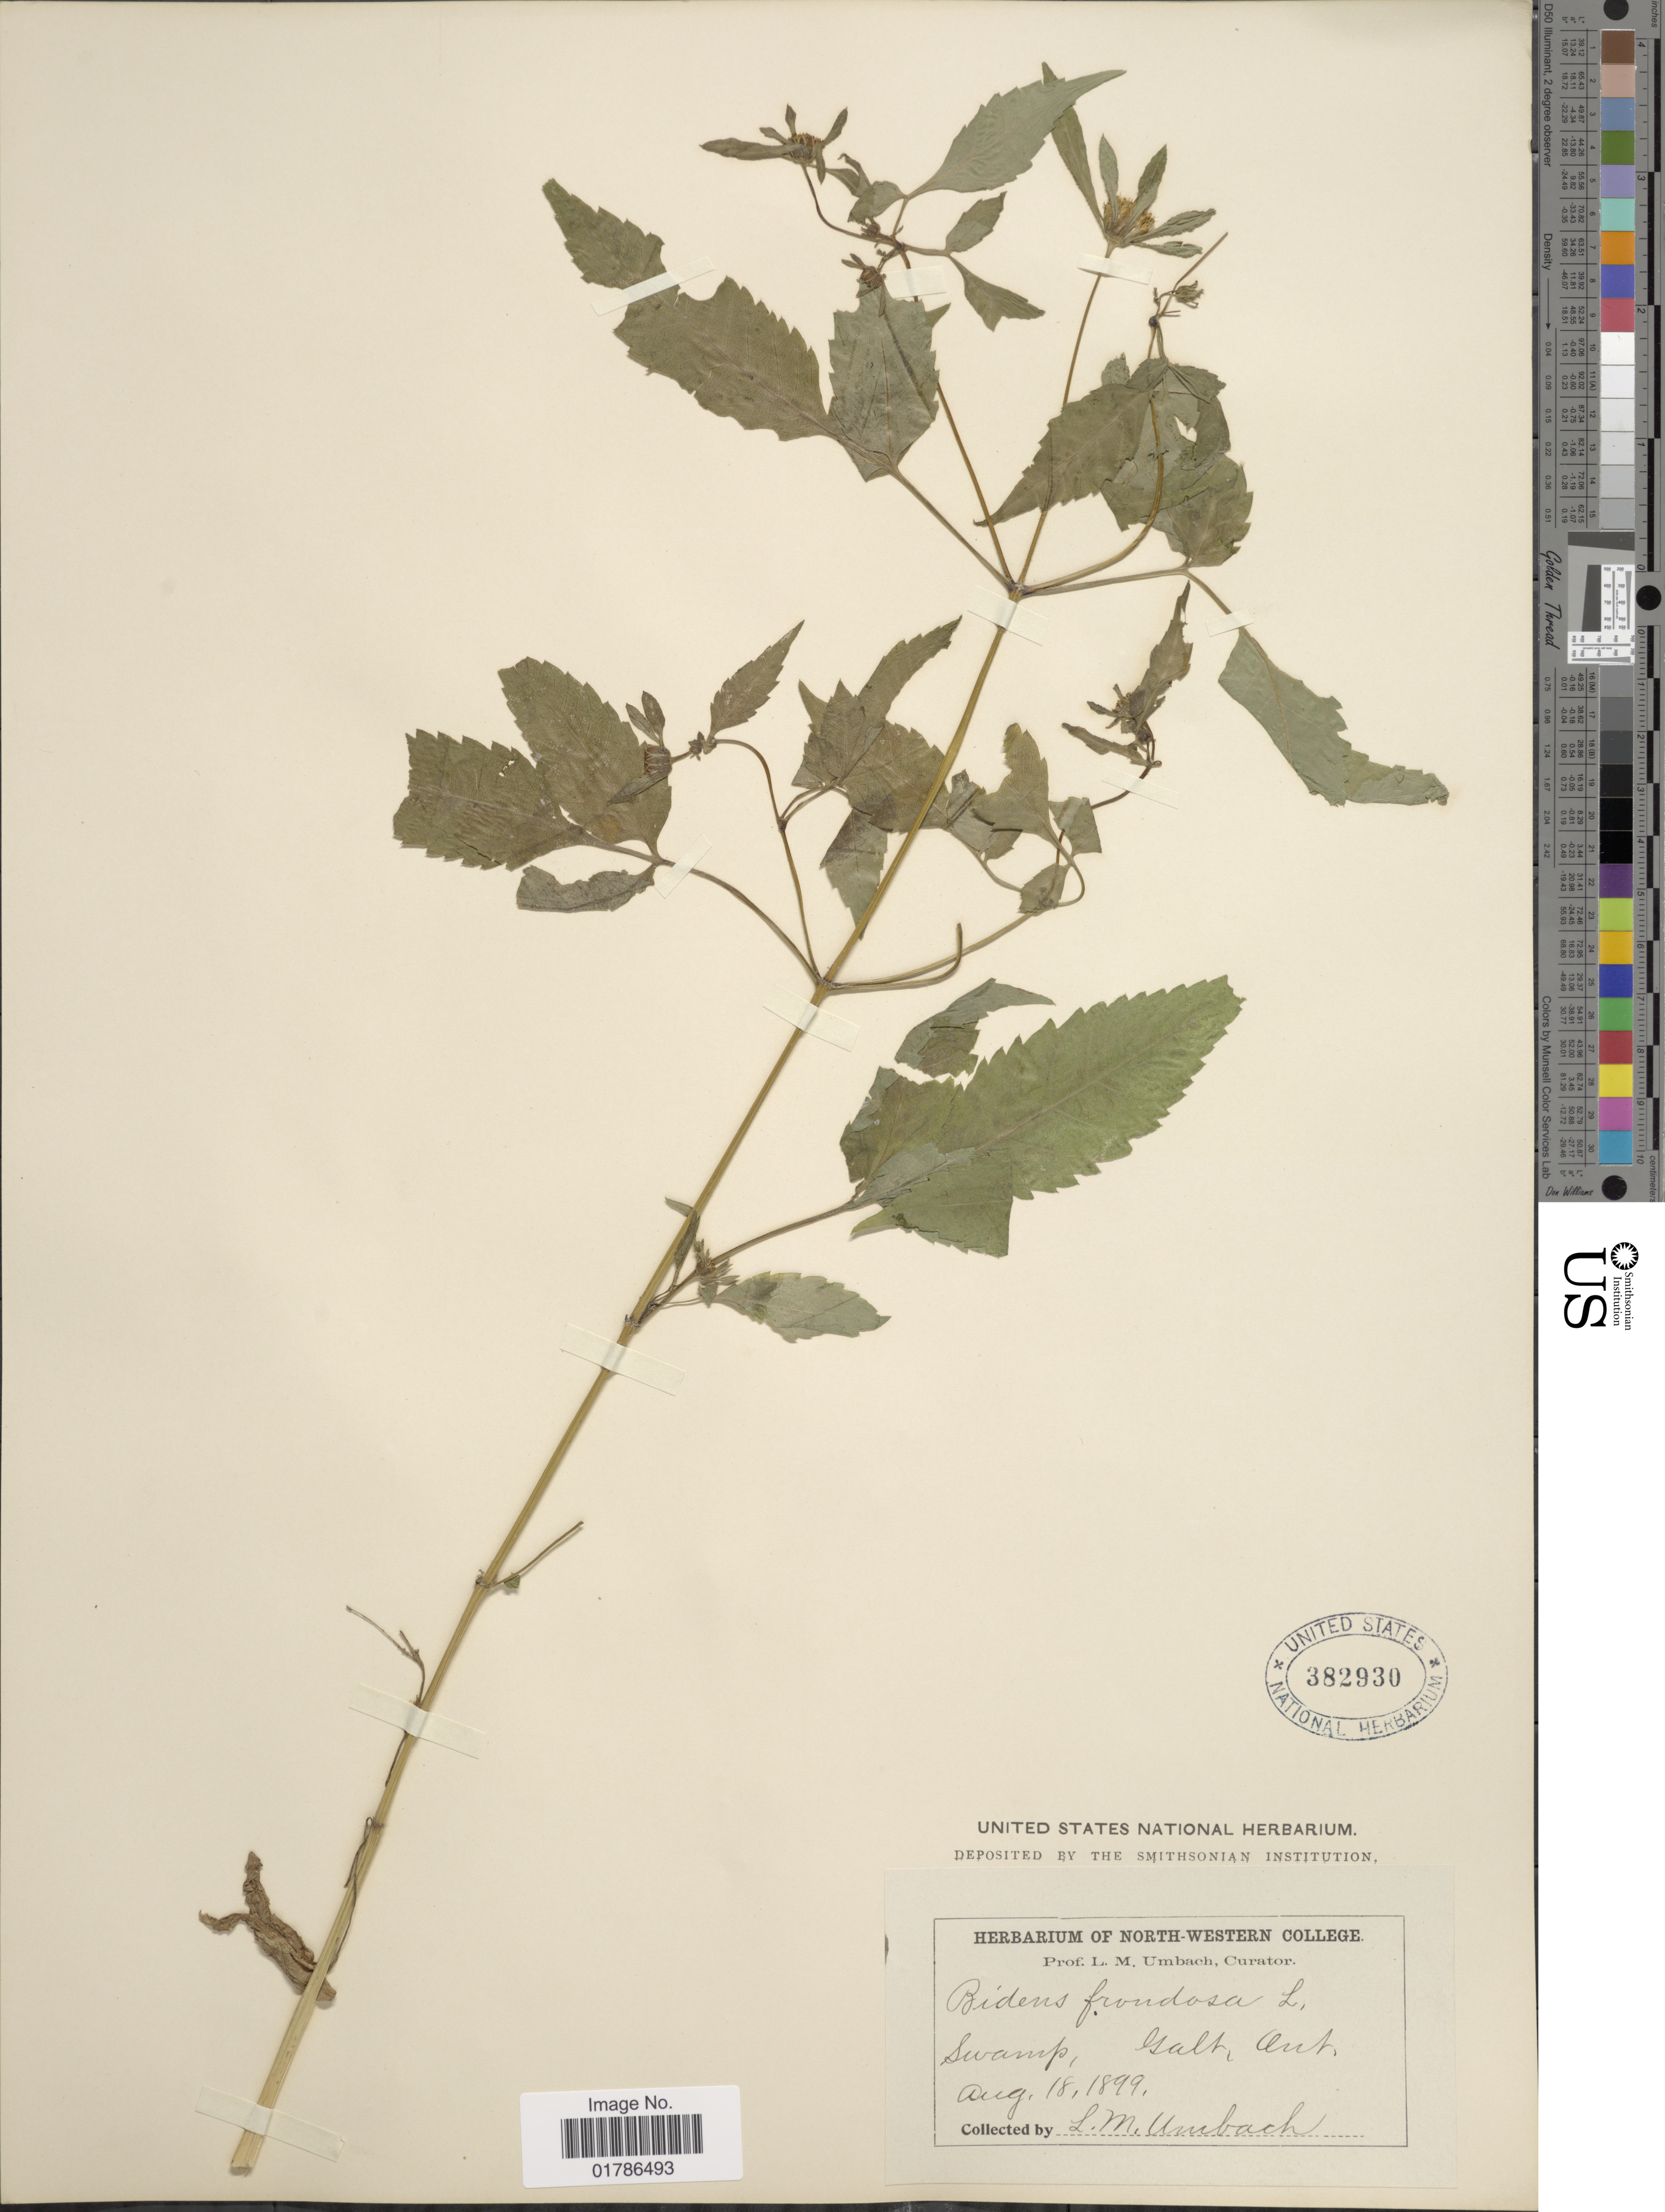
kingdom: Plantae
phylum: Tracheophyta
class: Magnoliopsida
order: Asterales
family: Asteraceae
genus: Bidens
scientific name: Bidens frondosa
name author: L.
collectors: L. M. Umbach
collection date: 1899-08-15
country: Canada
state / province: Ontario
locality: Galt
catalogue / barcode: US 382930